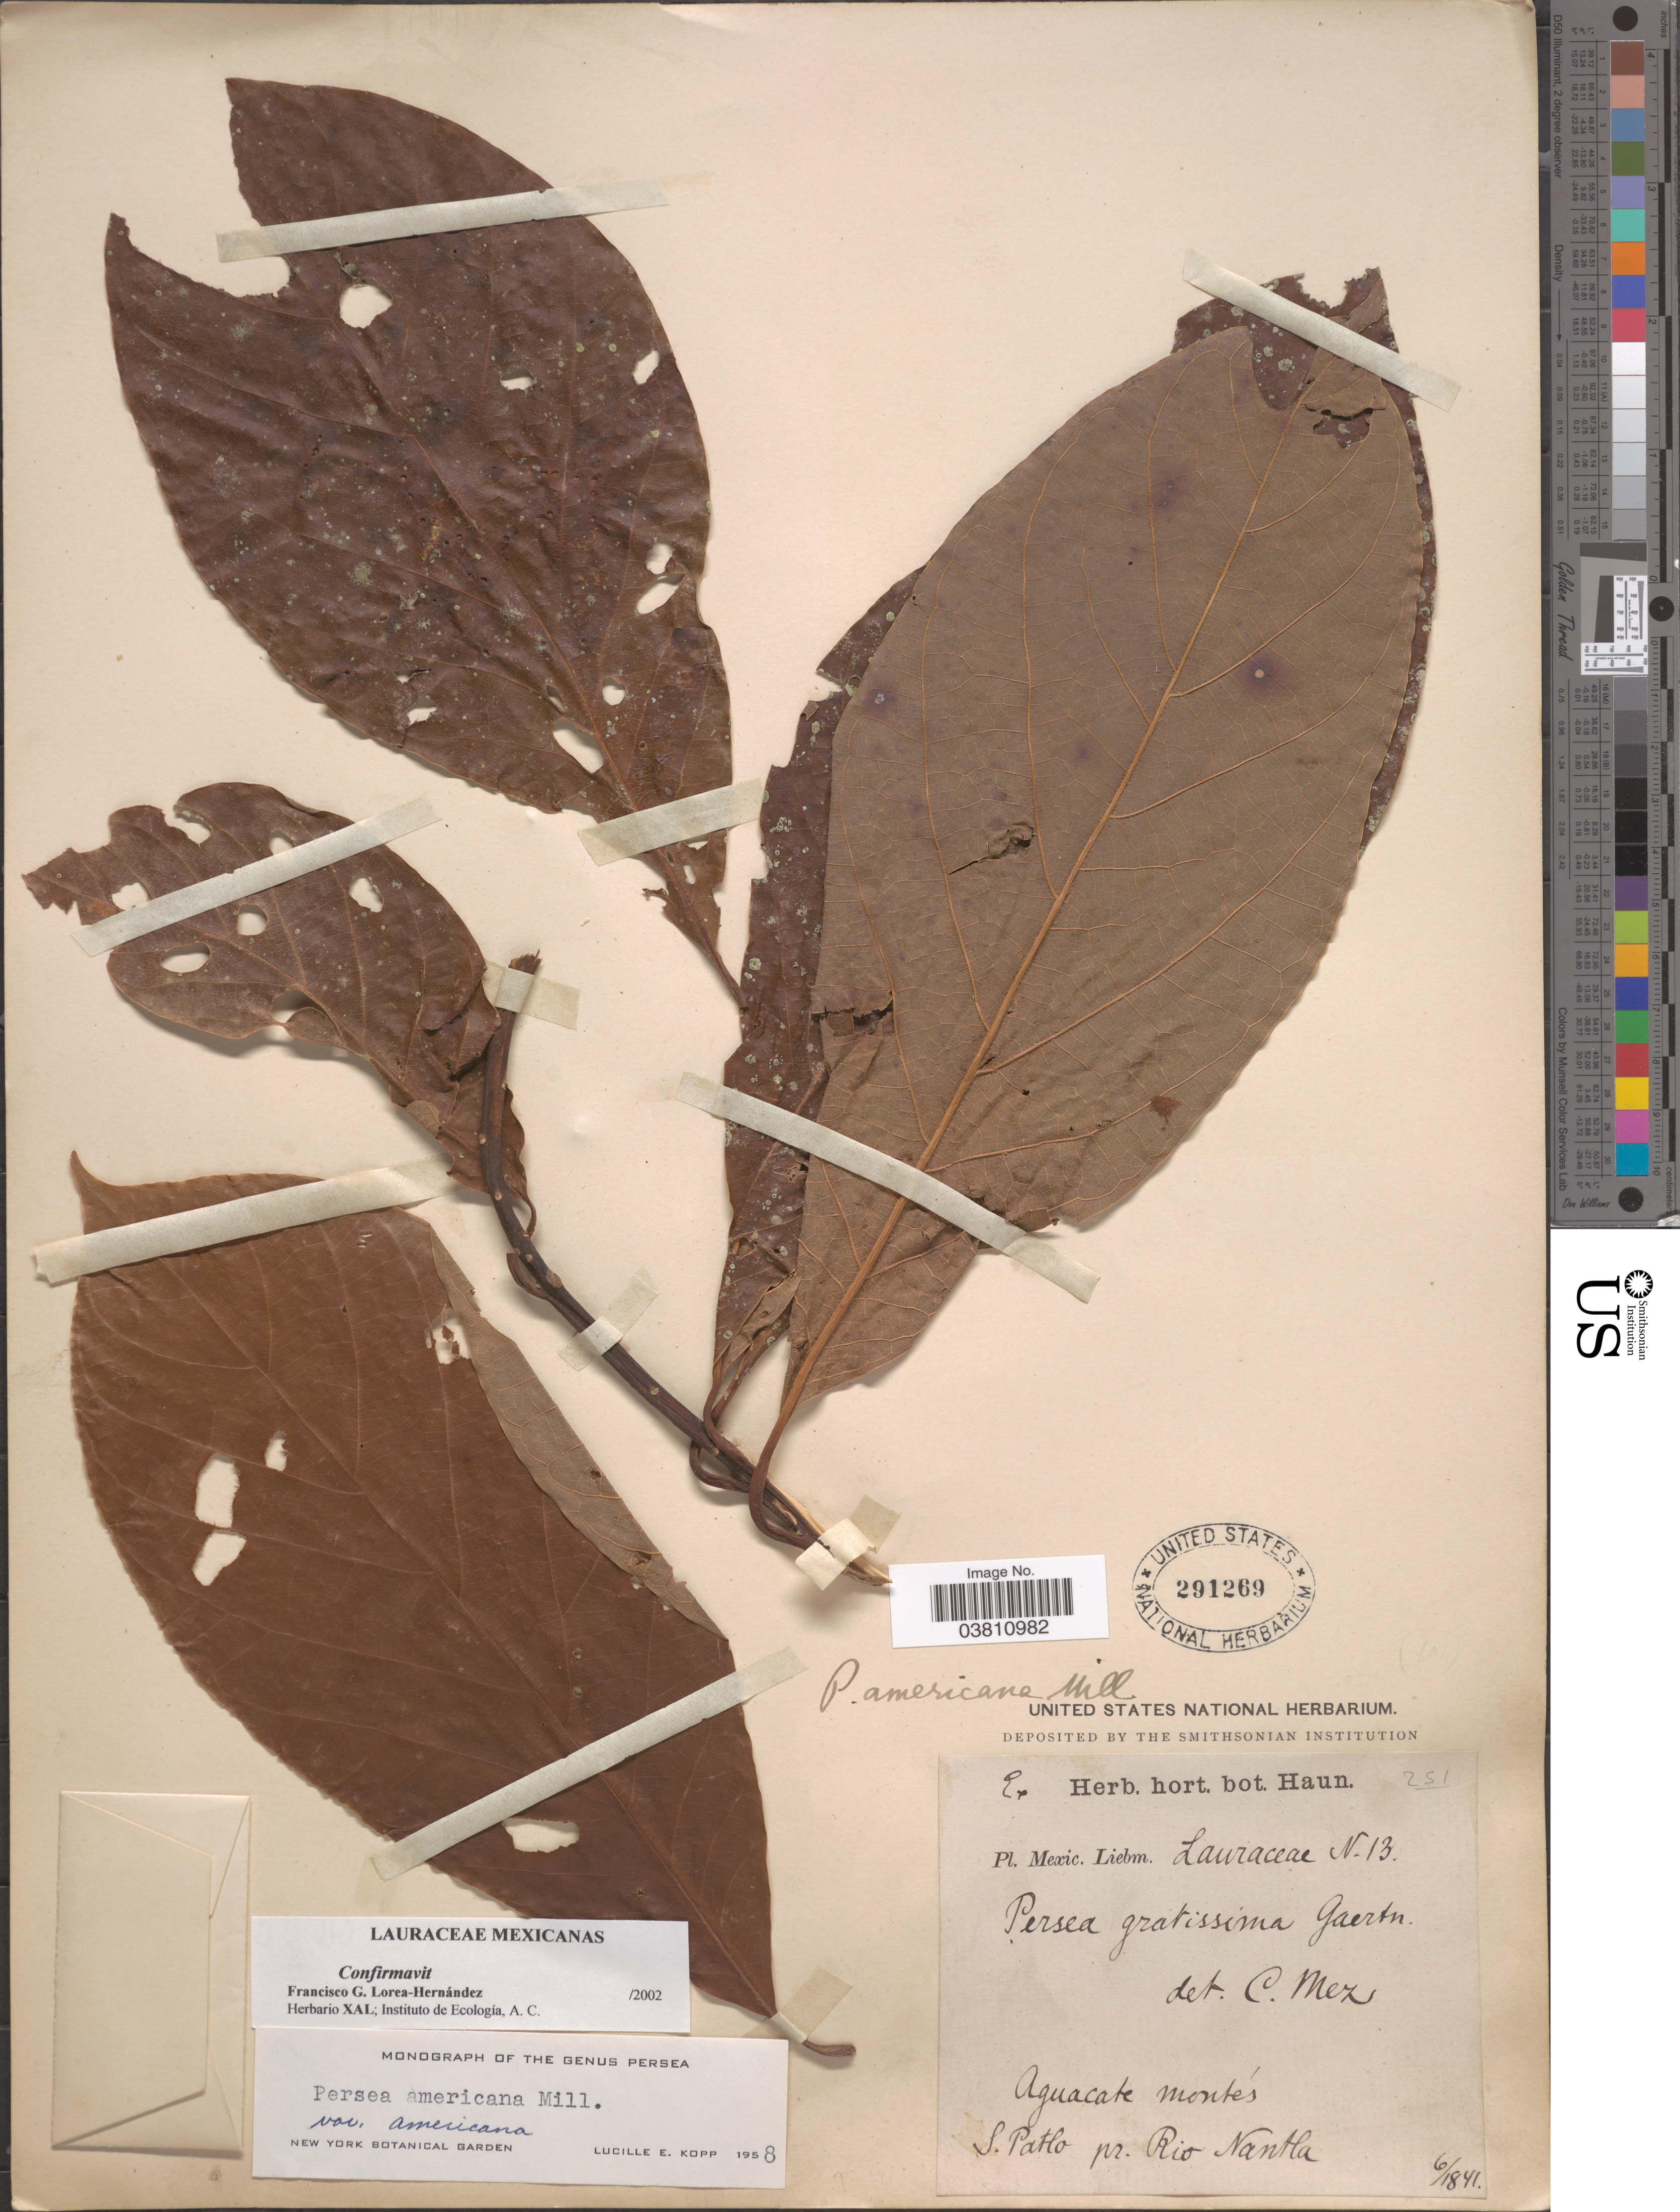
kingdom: Plantae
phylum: Tracheophyta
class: Magnoliopsida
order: Laurales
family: Lauraceae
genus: Persea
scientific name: Persea americana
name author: Mill.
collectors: Liebm.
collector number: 251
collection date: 1841-06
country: Mexico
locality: Aguacate montés. S. Patlo pr. Rio Nantla.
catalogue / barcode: US 291269